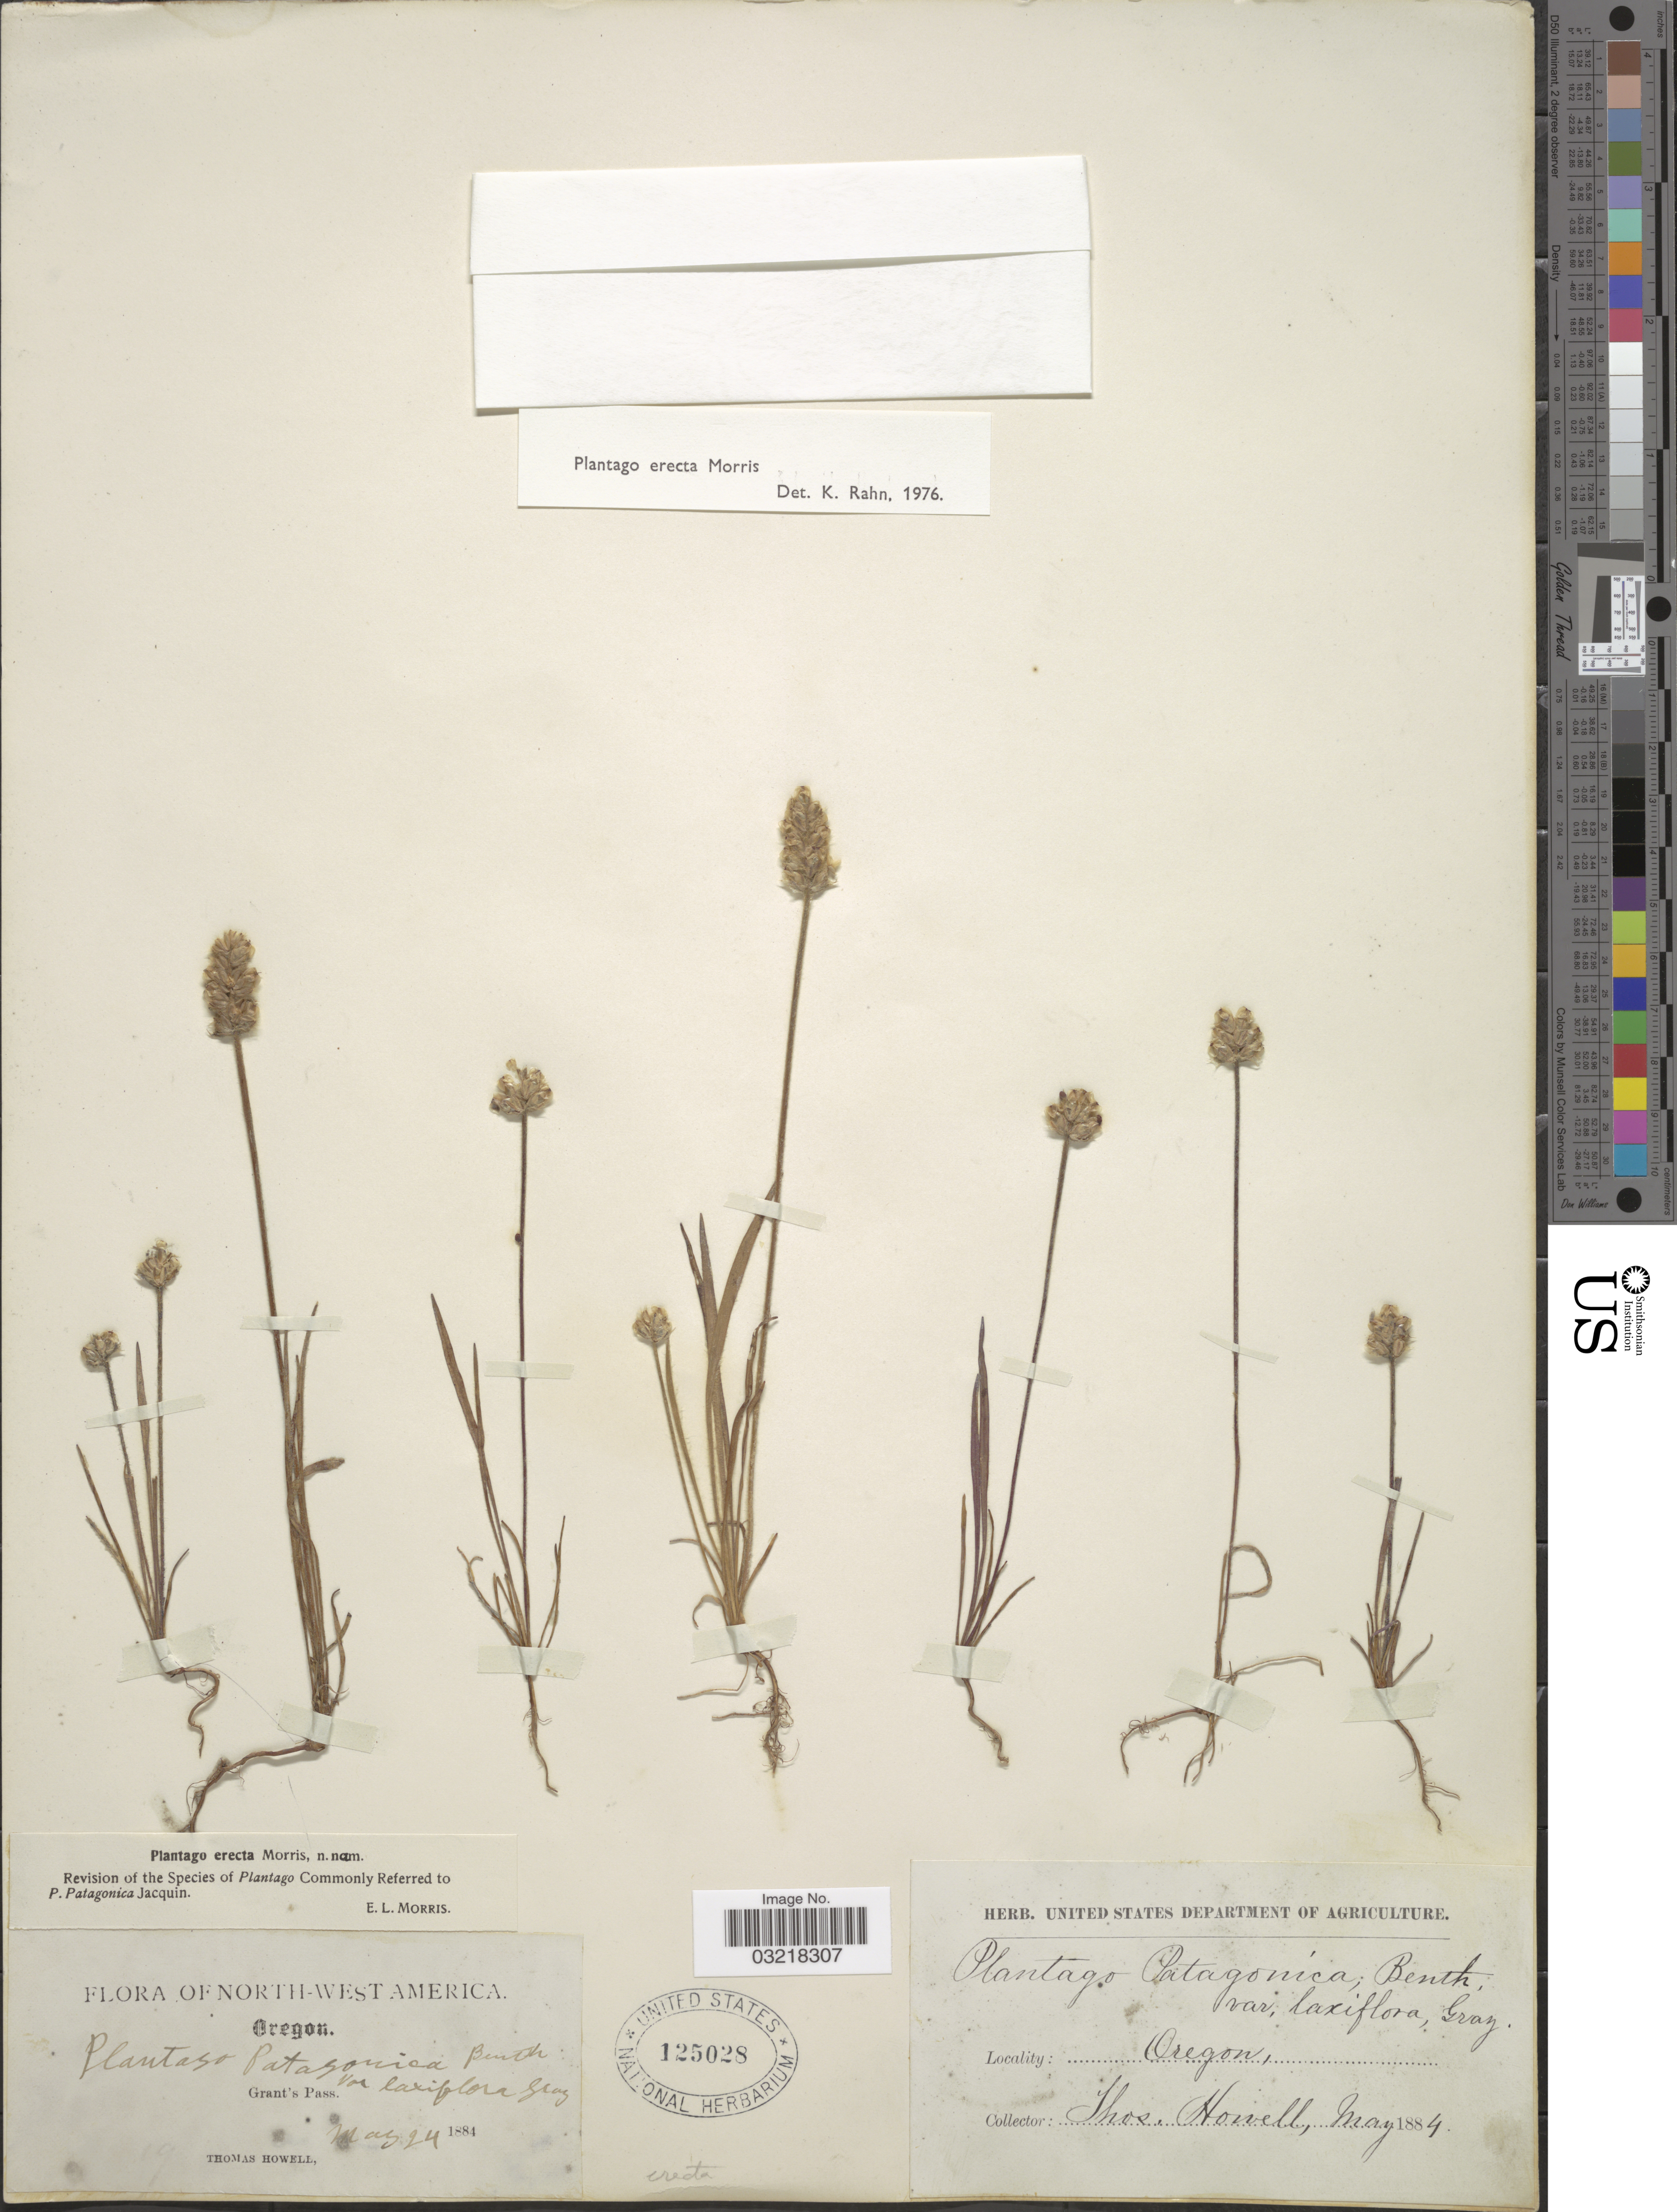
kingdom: Plantae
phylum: Tracheophyta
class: Magnoliopsida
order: Lamiales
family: Plantaginaceae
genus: Plantago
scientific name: Plantago erecta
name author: Morris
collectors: T. Howell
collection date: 1884-05-24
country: United States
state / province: Oregon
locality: North-west America. Grant's Pass.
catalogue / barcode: US 125028